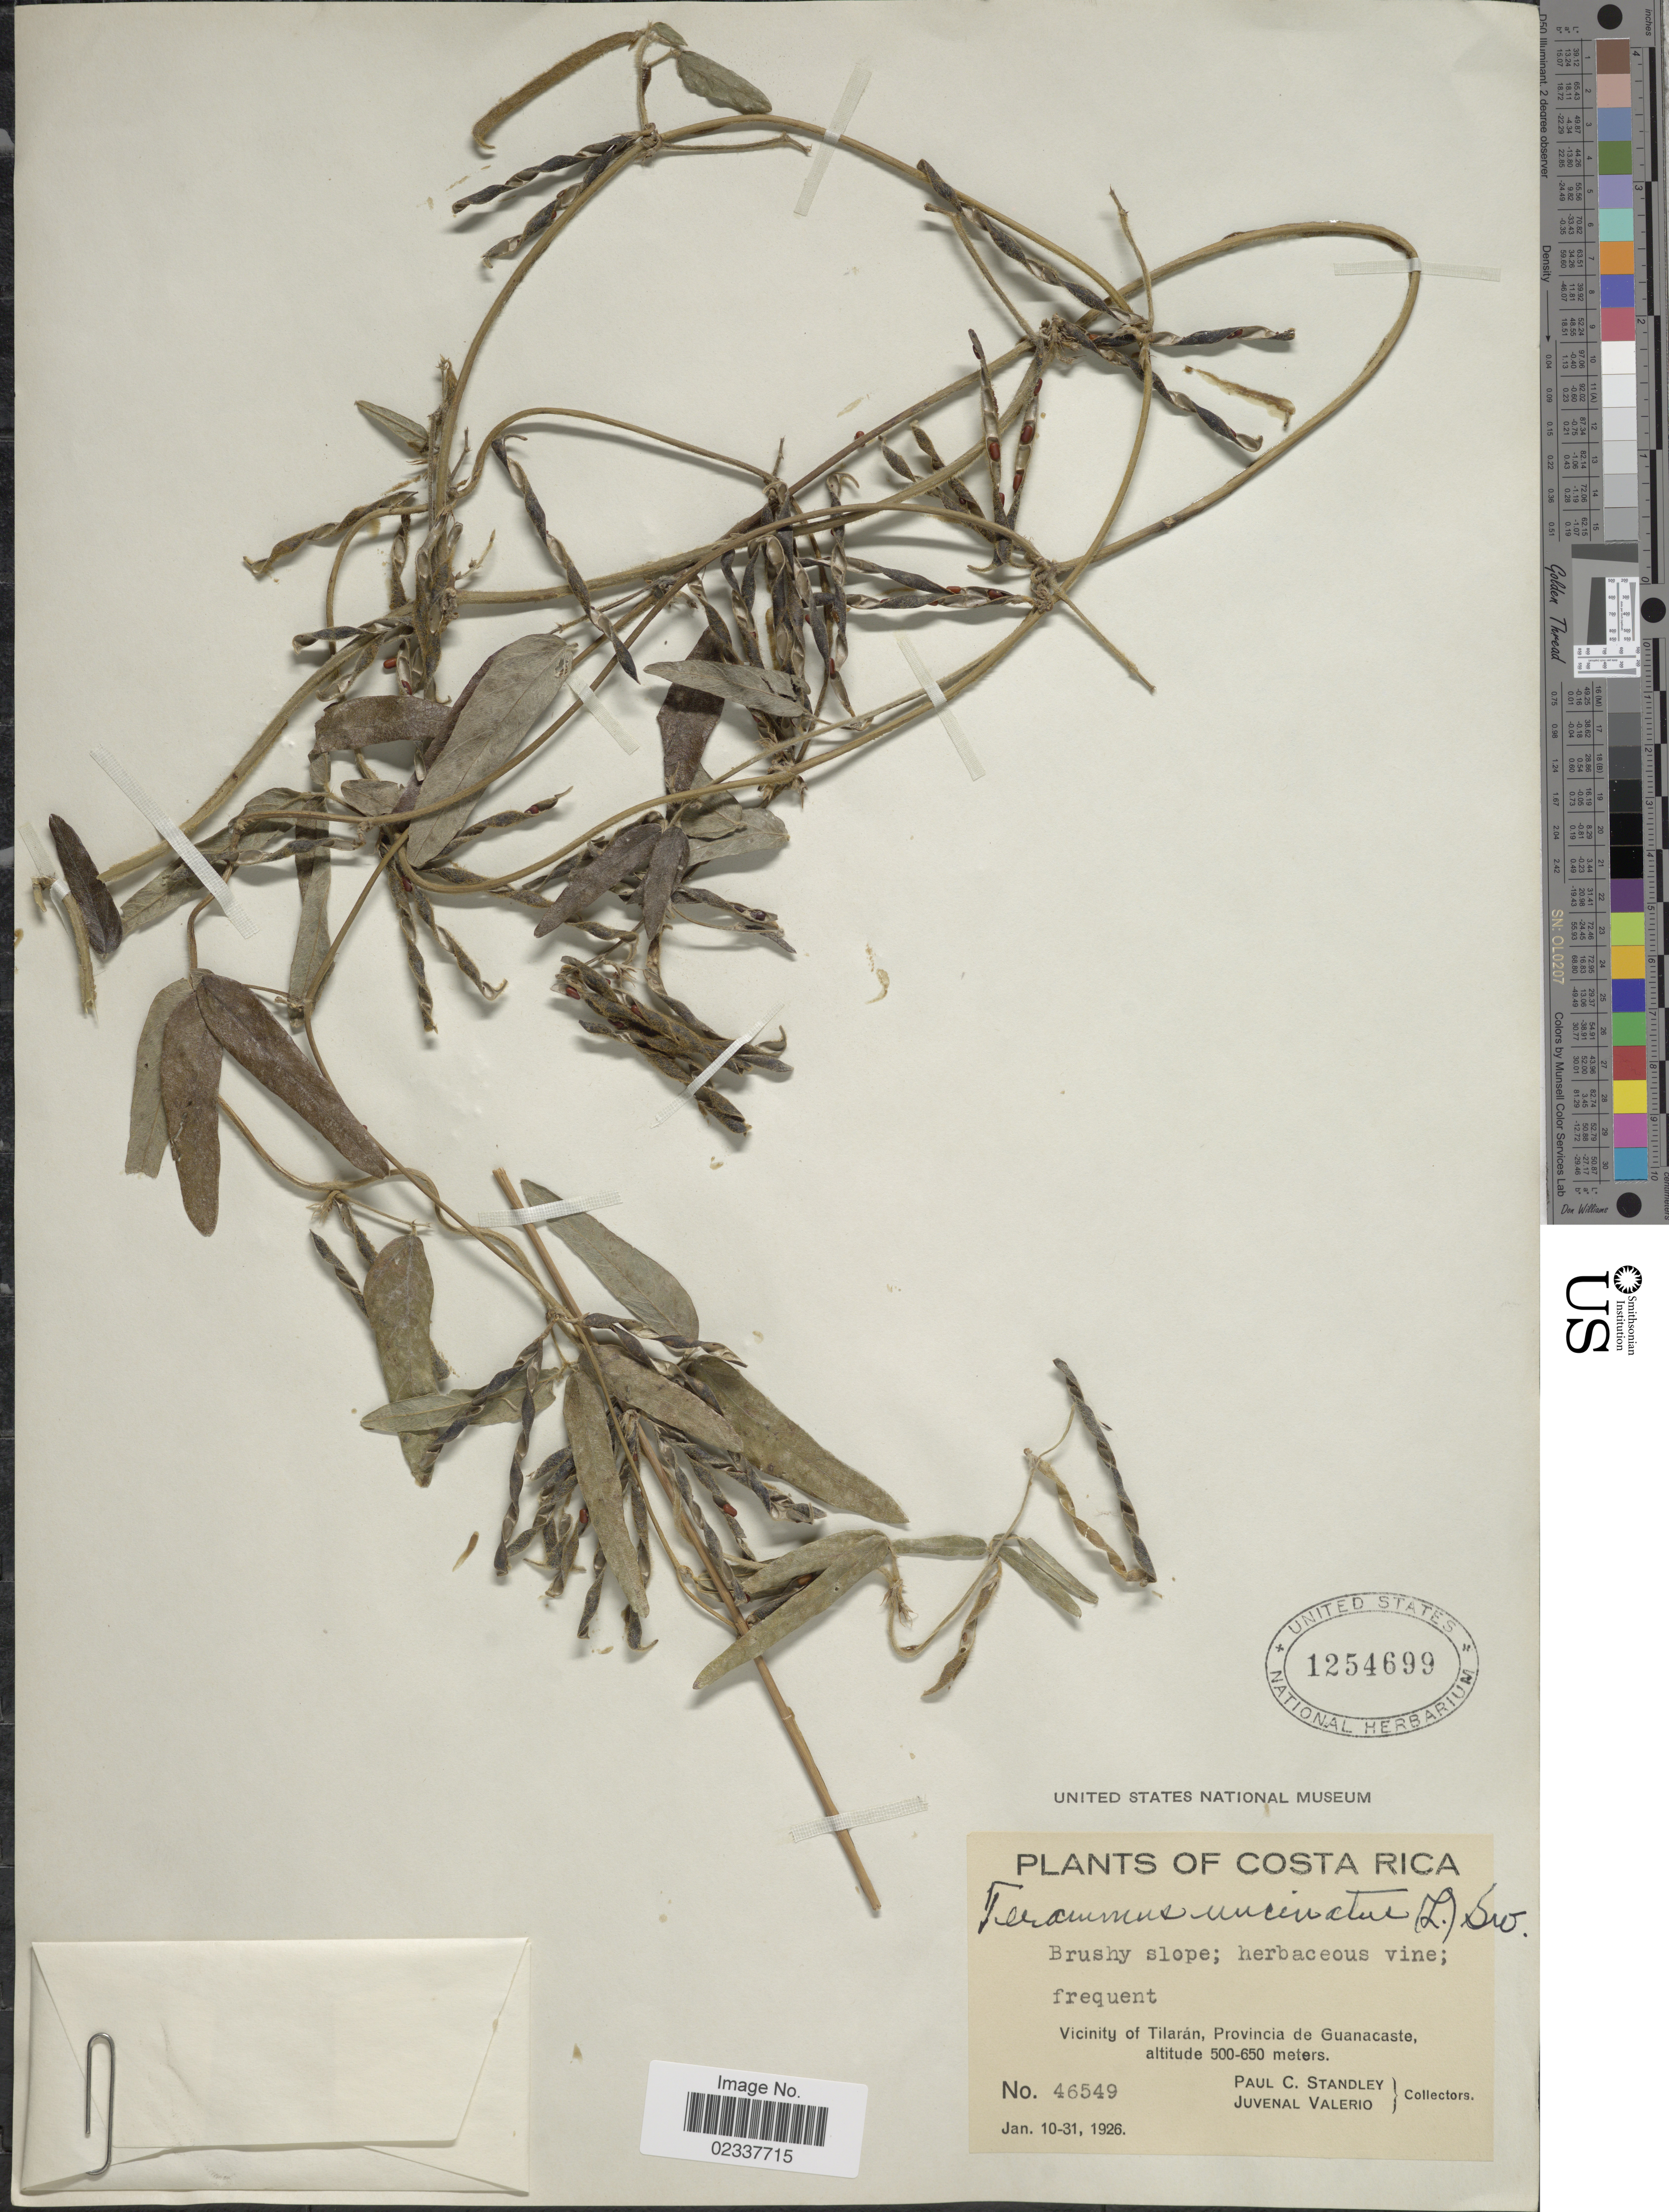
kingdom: Plantae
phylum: Tracheophyta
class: Magnoliopsida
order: Fabales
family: Fabaceae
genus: Teramnus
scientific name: Teramnus uncinatus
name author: (L.) Sw.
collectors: P. C. Standley & J. Valerio R.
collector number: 46549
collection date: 1926-01-10/1926-01-31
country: Costa Rica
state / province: Guanacaste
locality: Vicinity of Tilaran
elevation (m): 500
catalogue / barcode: US 1254699